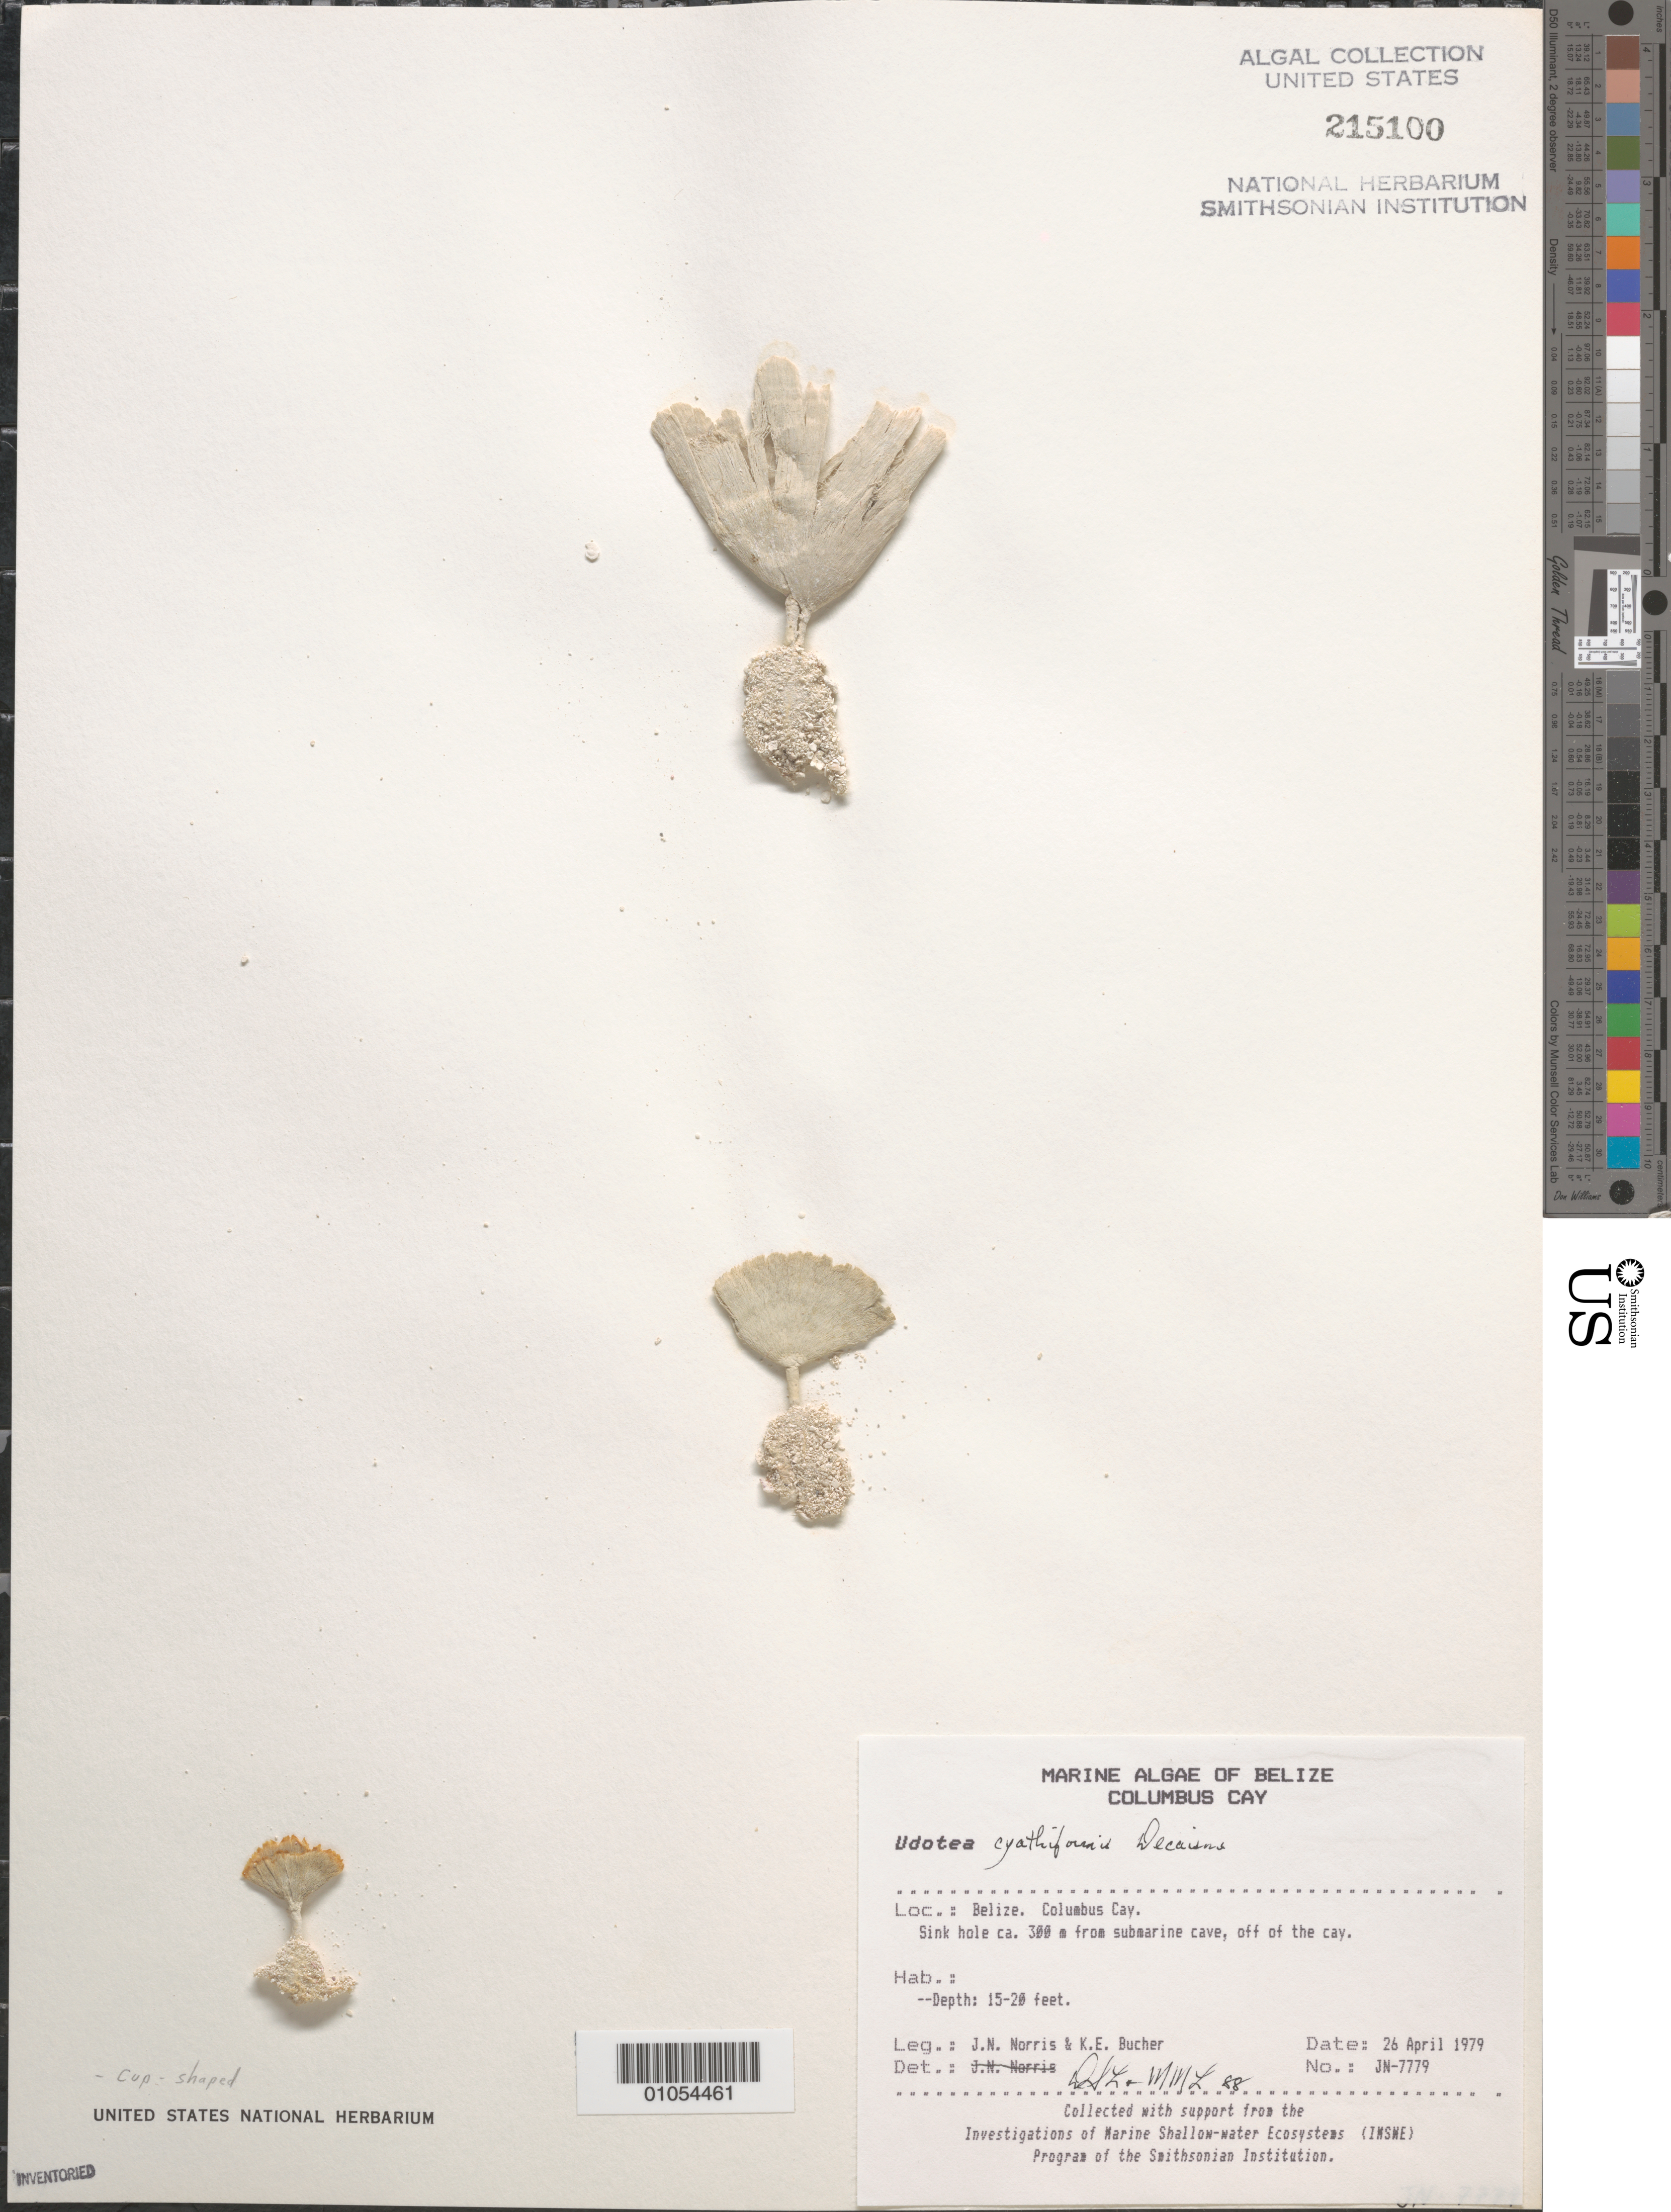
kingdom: Plantae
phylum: Chlorophyta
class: Ulvophyceae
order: Bryopsidales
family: Udoteaceae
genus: Udotea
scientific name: Udotea cyathiformis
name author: Decne.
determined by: Littler, D. S.; Littler, M. M.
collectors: J. N. Norris & K. E. Bucher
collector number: JN-7779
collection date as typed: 26 Apr 1979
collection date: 1979-04-26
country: Belize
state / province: Stann Creek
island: Columbus Cay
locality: Sink hole ca. 300 m from submarine cave, off of the cay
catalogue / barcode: US 215100